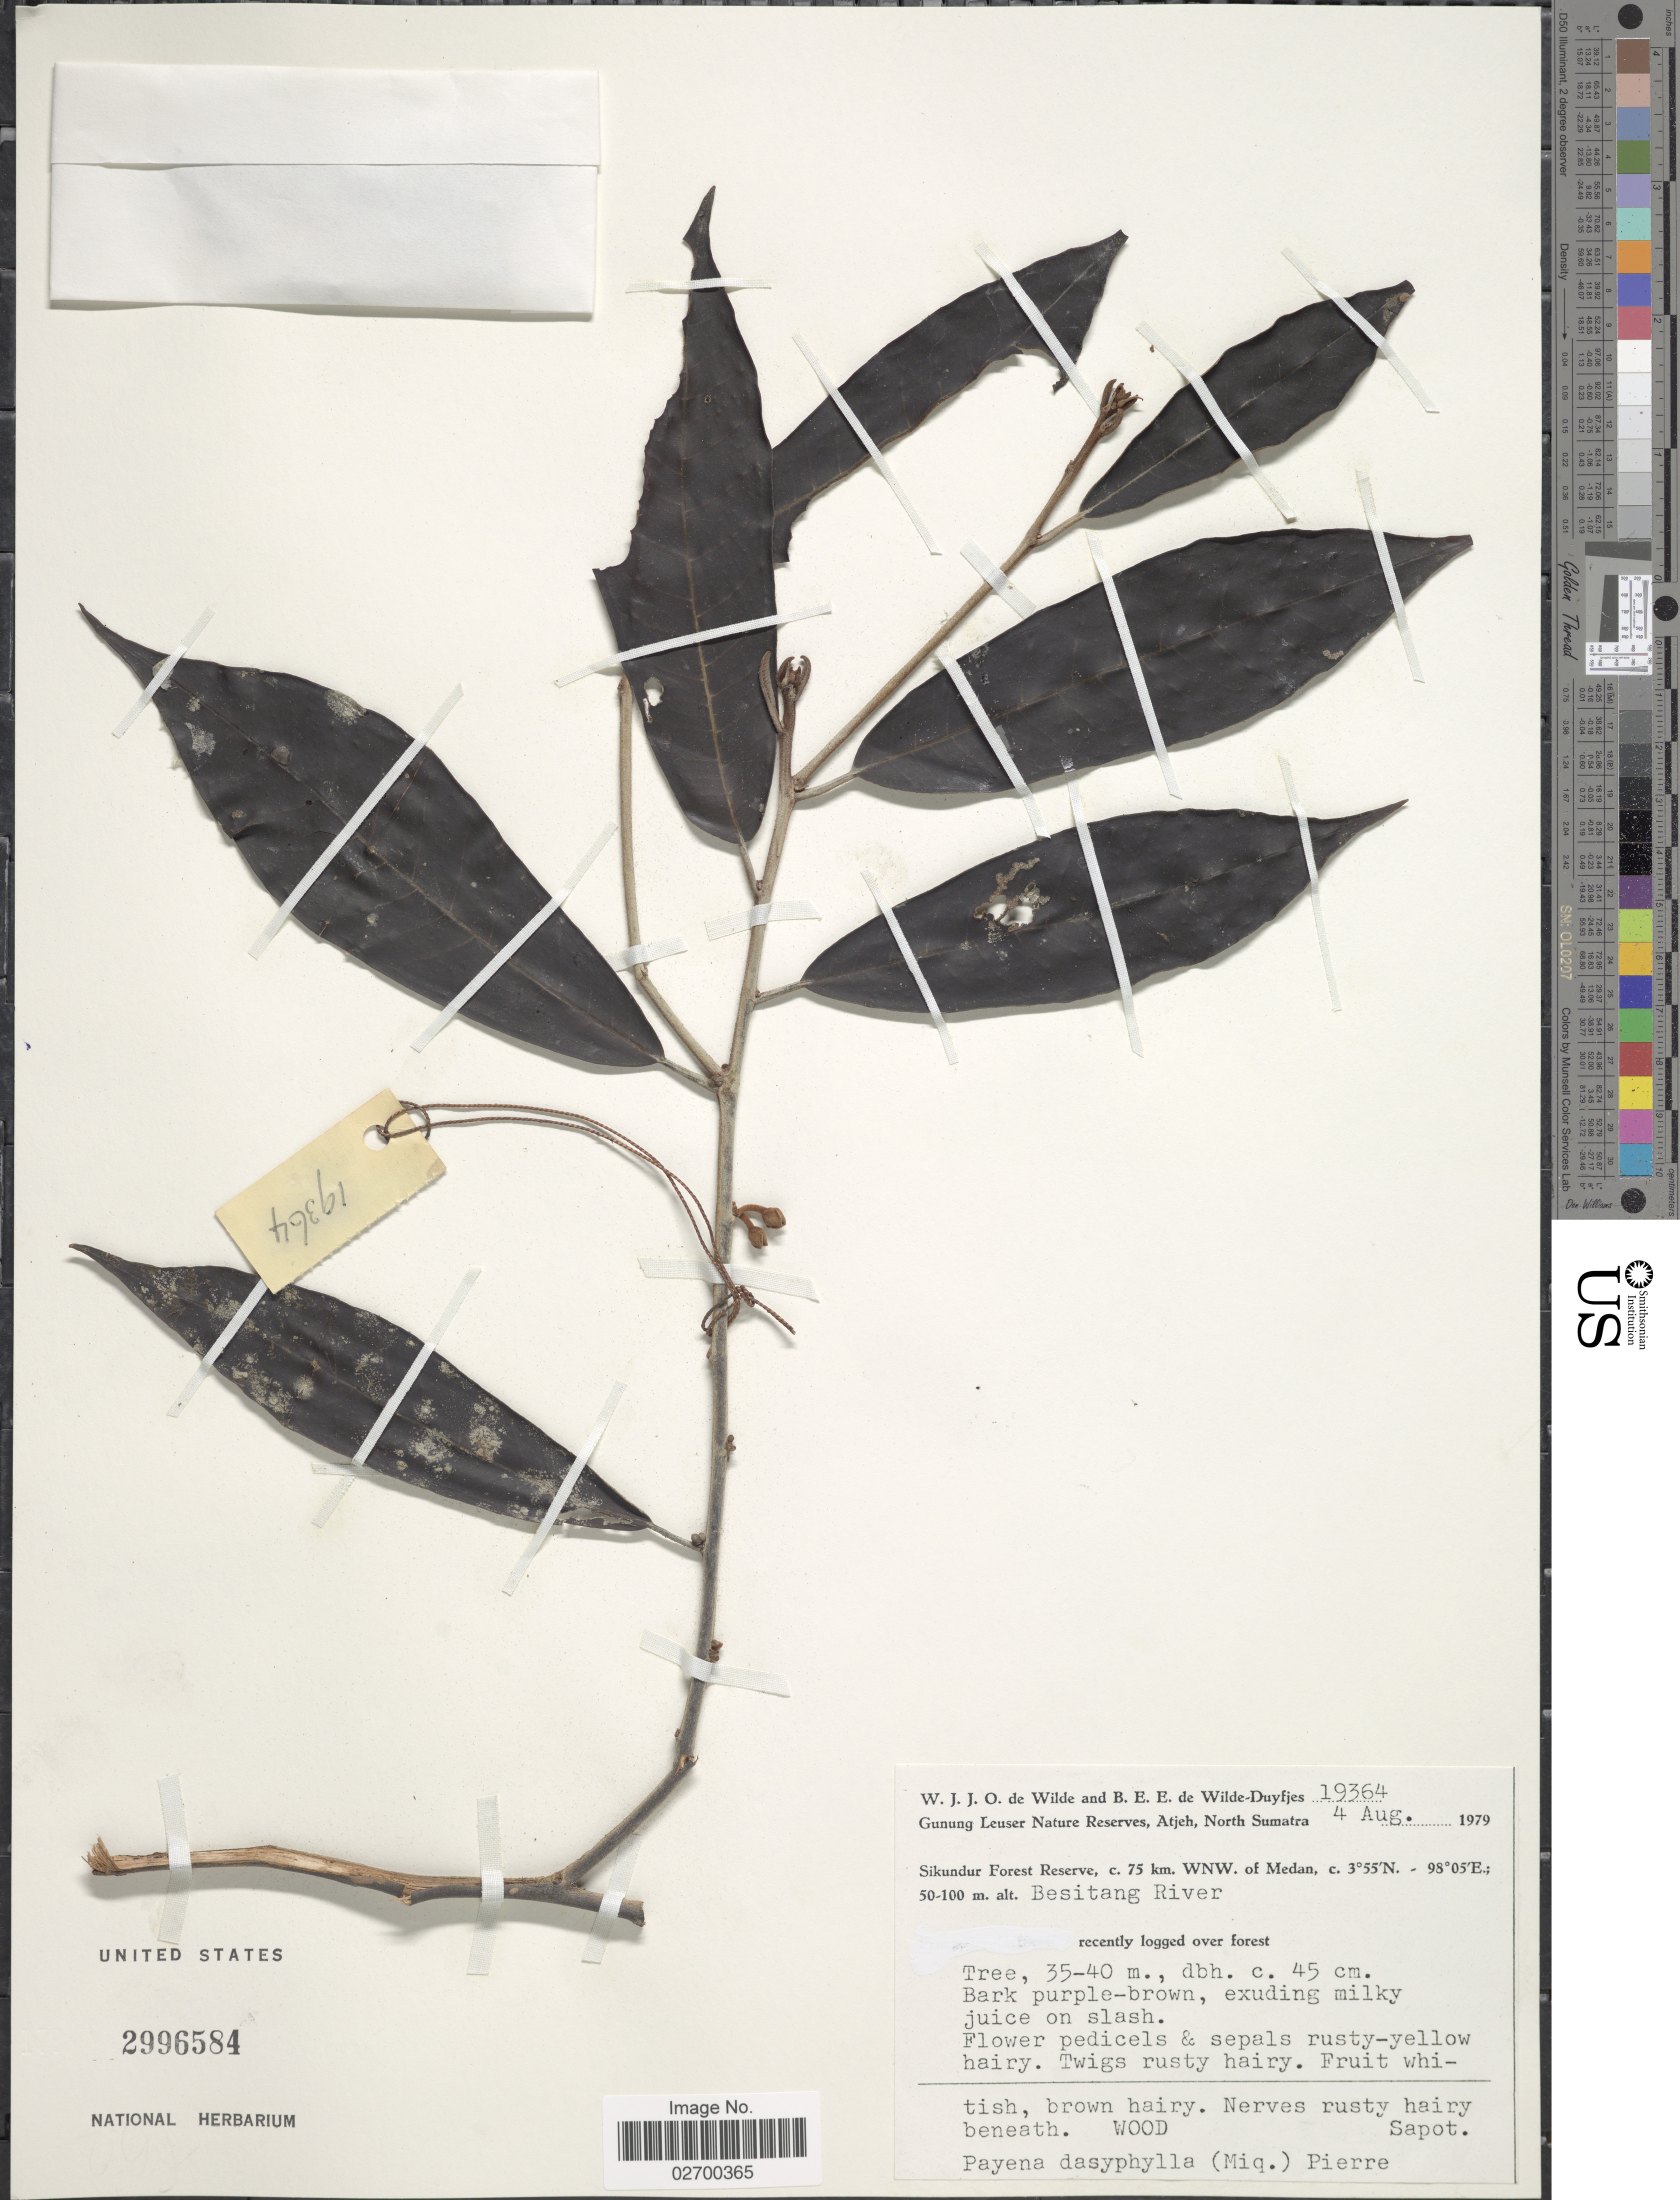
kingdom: Plantae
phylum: Tracheophyta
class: Magnoliopsida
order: Ericales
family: Sapotaceae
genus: Payena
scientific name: Payena dasyphylla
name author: (Miq.) Pierre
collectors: W. J. de Wilde & B. E. de Wilde-Duyfjes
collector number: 19364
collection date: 1979-08-04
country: Indonesia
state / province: Sumatra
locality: Gunung Leuser Nature Reserve, Atjeh, North Sumatra. Sikundur Forest Reserve, c. 75 km. WNW. of Medan. Besitang River.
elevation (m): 50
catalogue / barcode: US 2996584